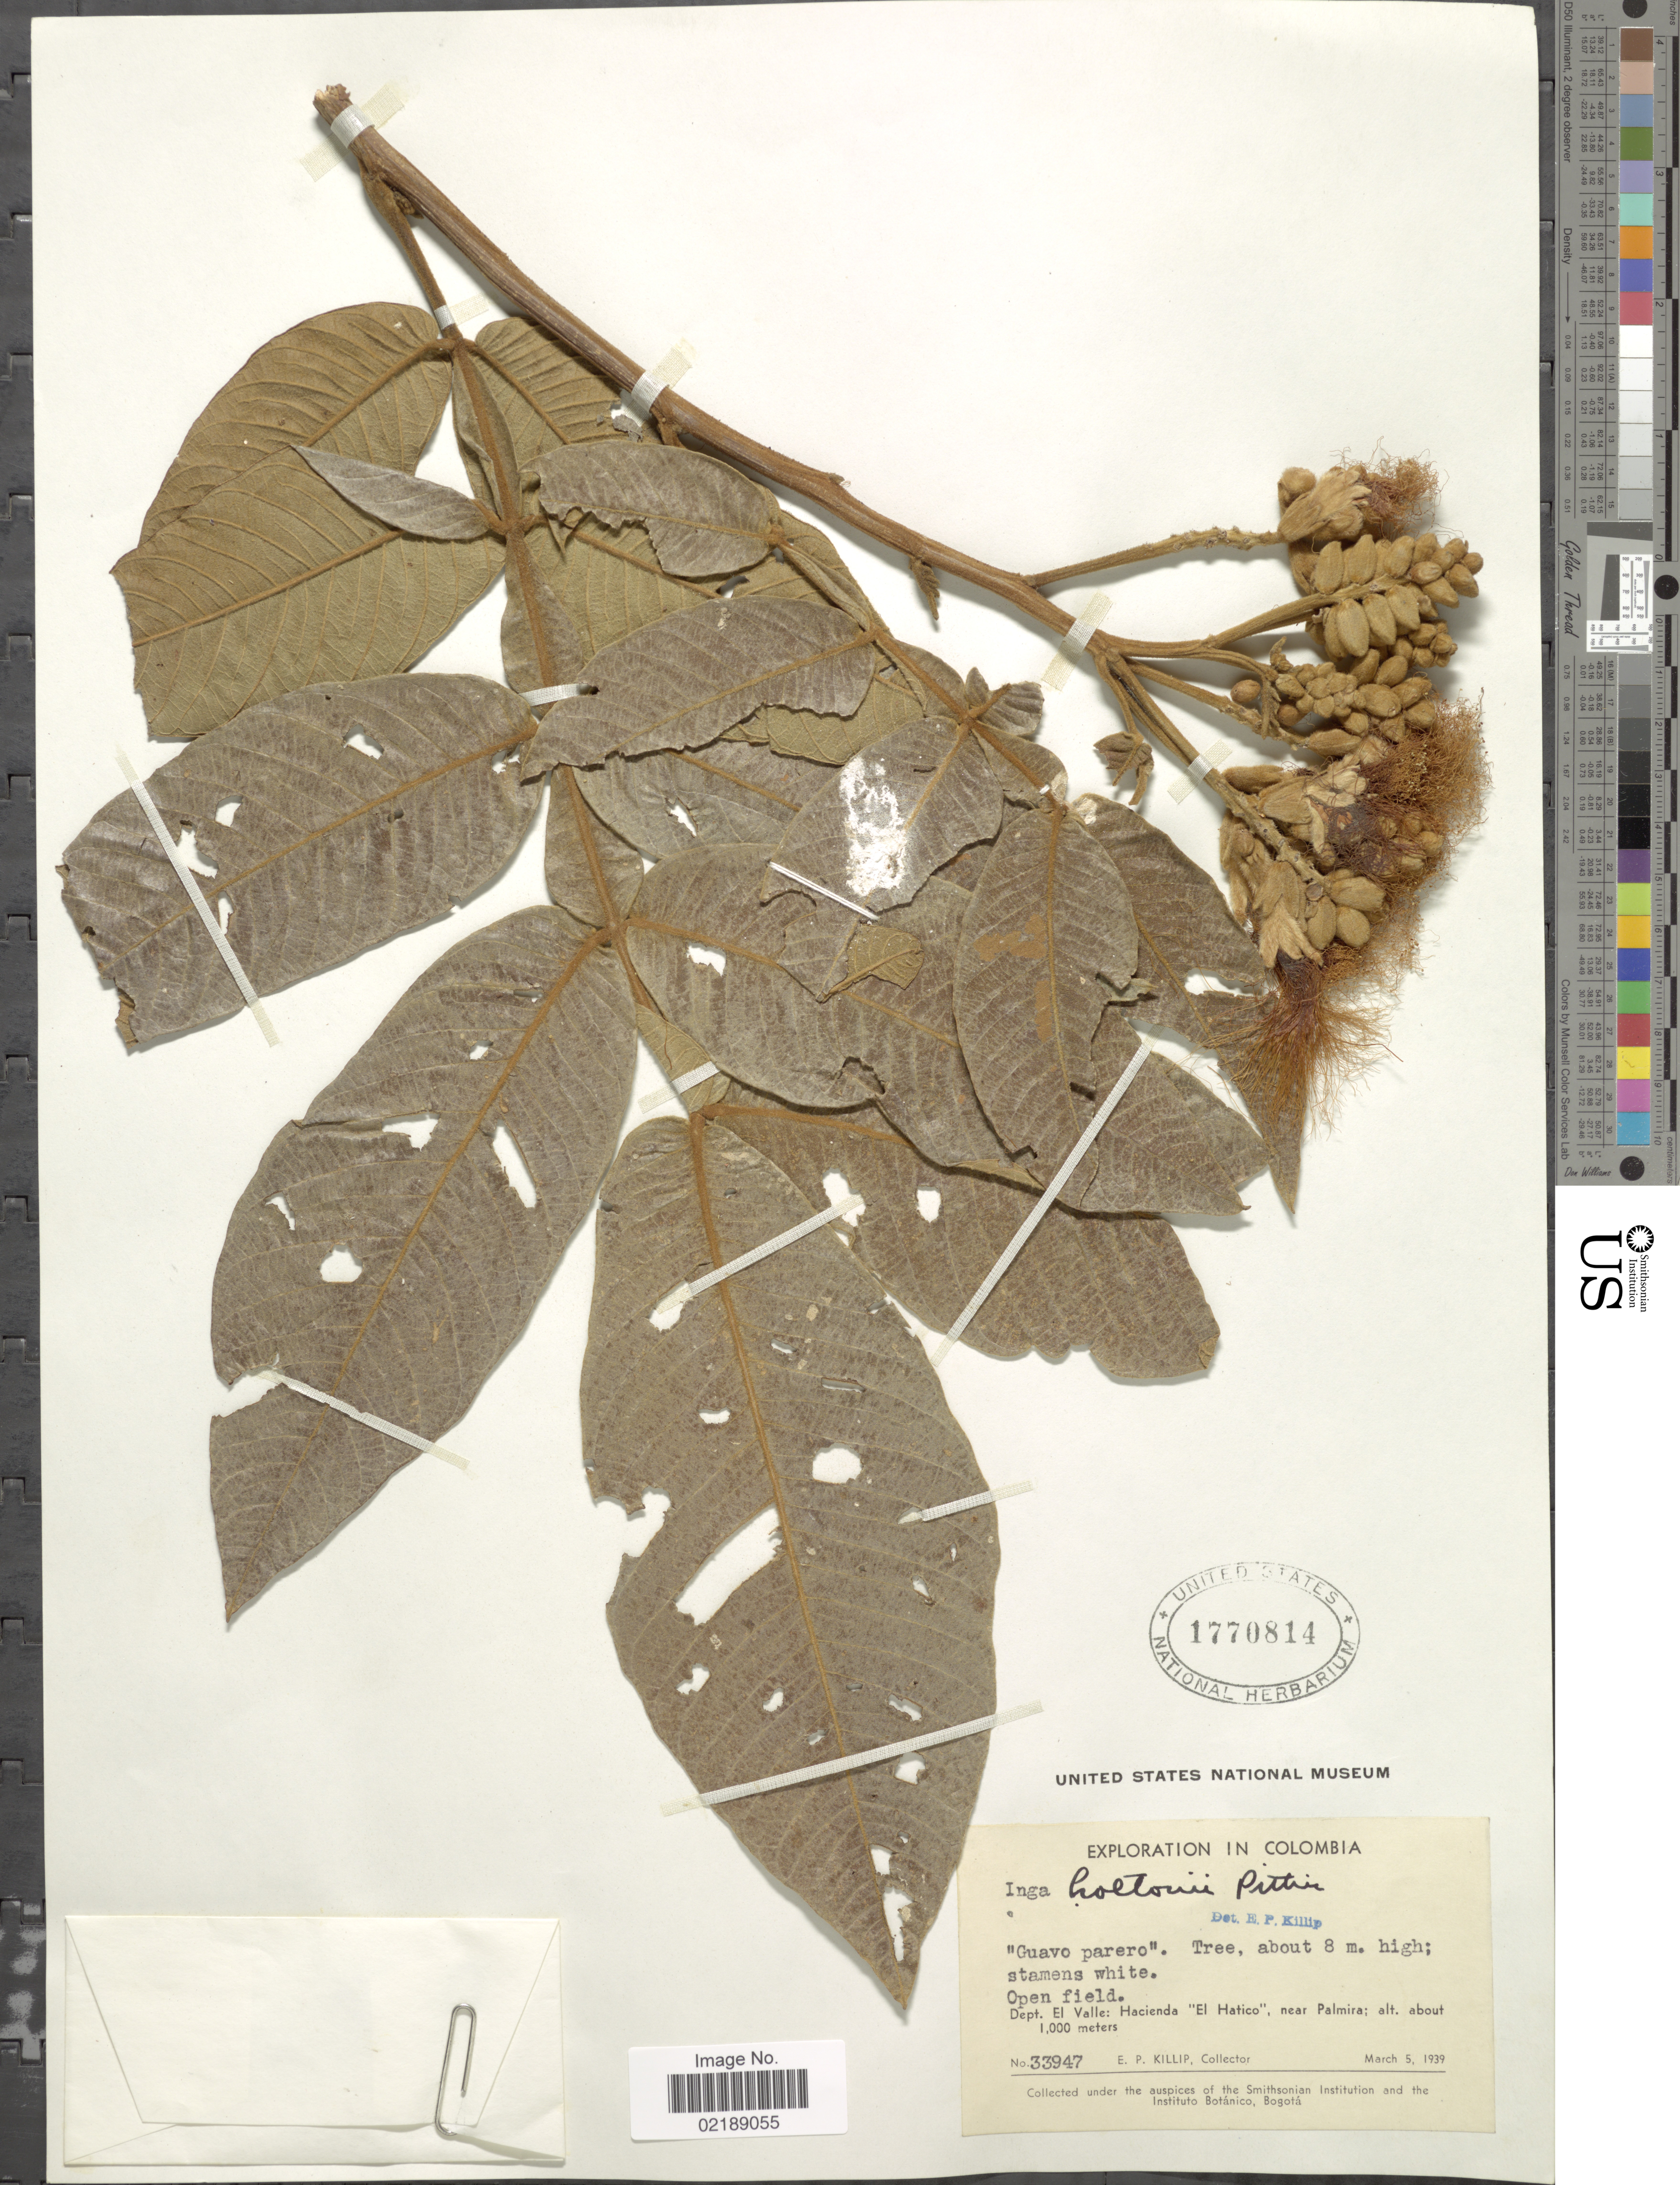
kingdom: Plantae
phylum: Tracheophyta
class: Magnoliopsida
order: Fabales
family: Fabaceae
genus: Inga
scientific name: Inga ornata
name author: Kunth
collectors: E. P. Killip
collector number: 33947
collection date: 1939-03-05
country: Colombia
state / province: Valle del Cauca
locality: Hacienda El Hatico, near Palmira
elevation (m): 1000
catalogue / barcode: US 1770814